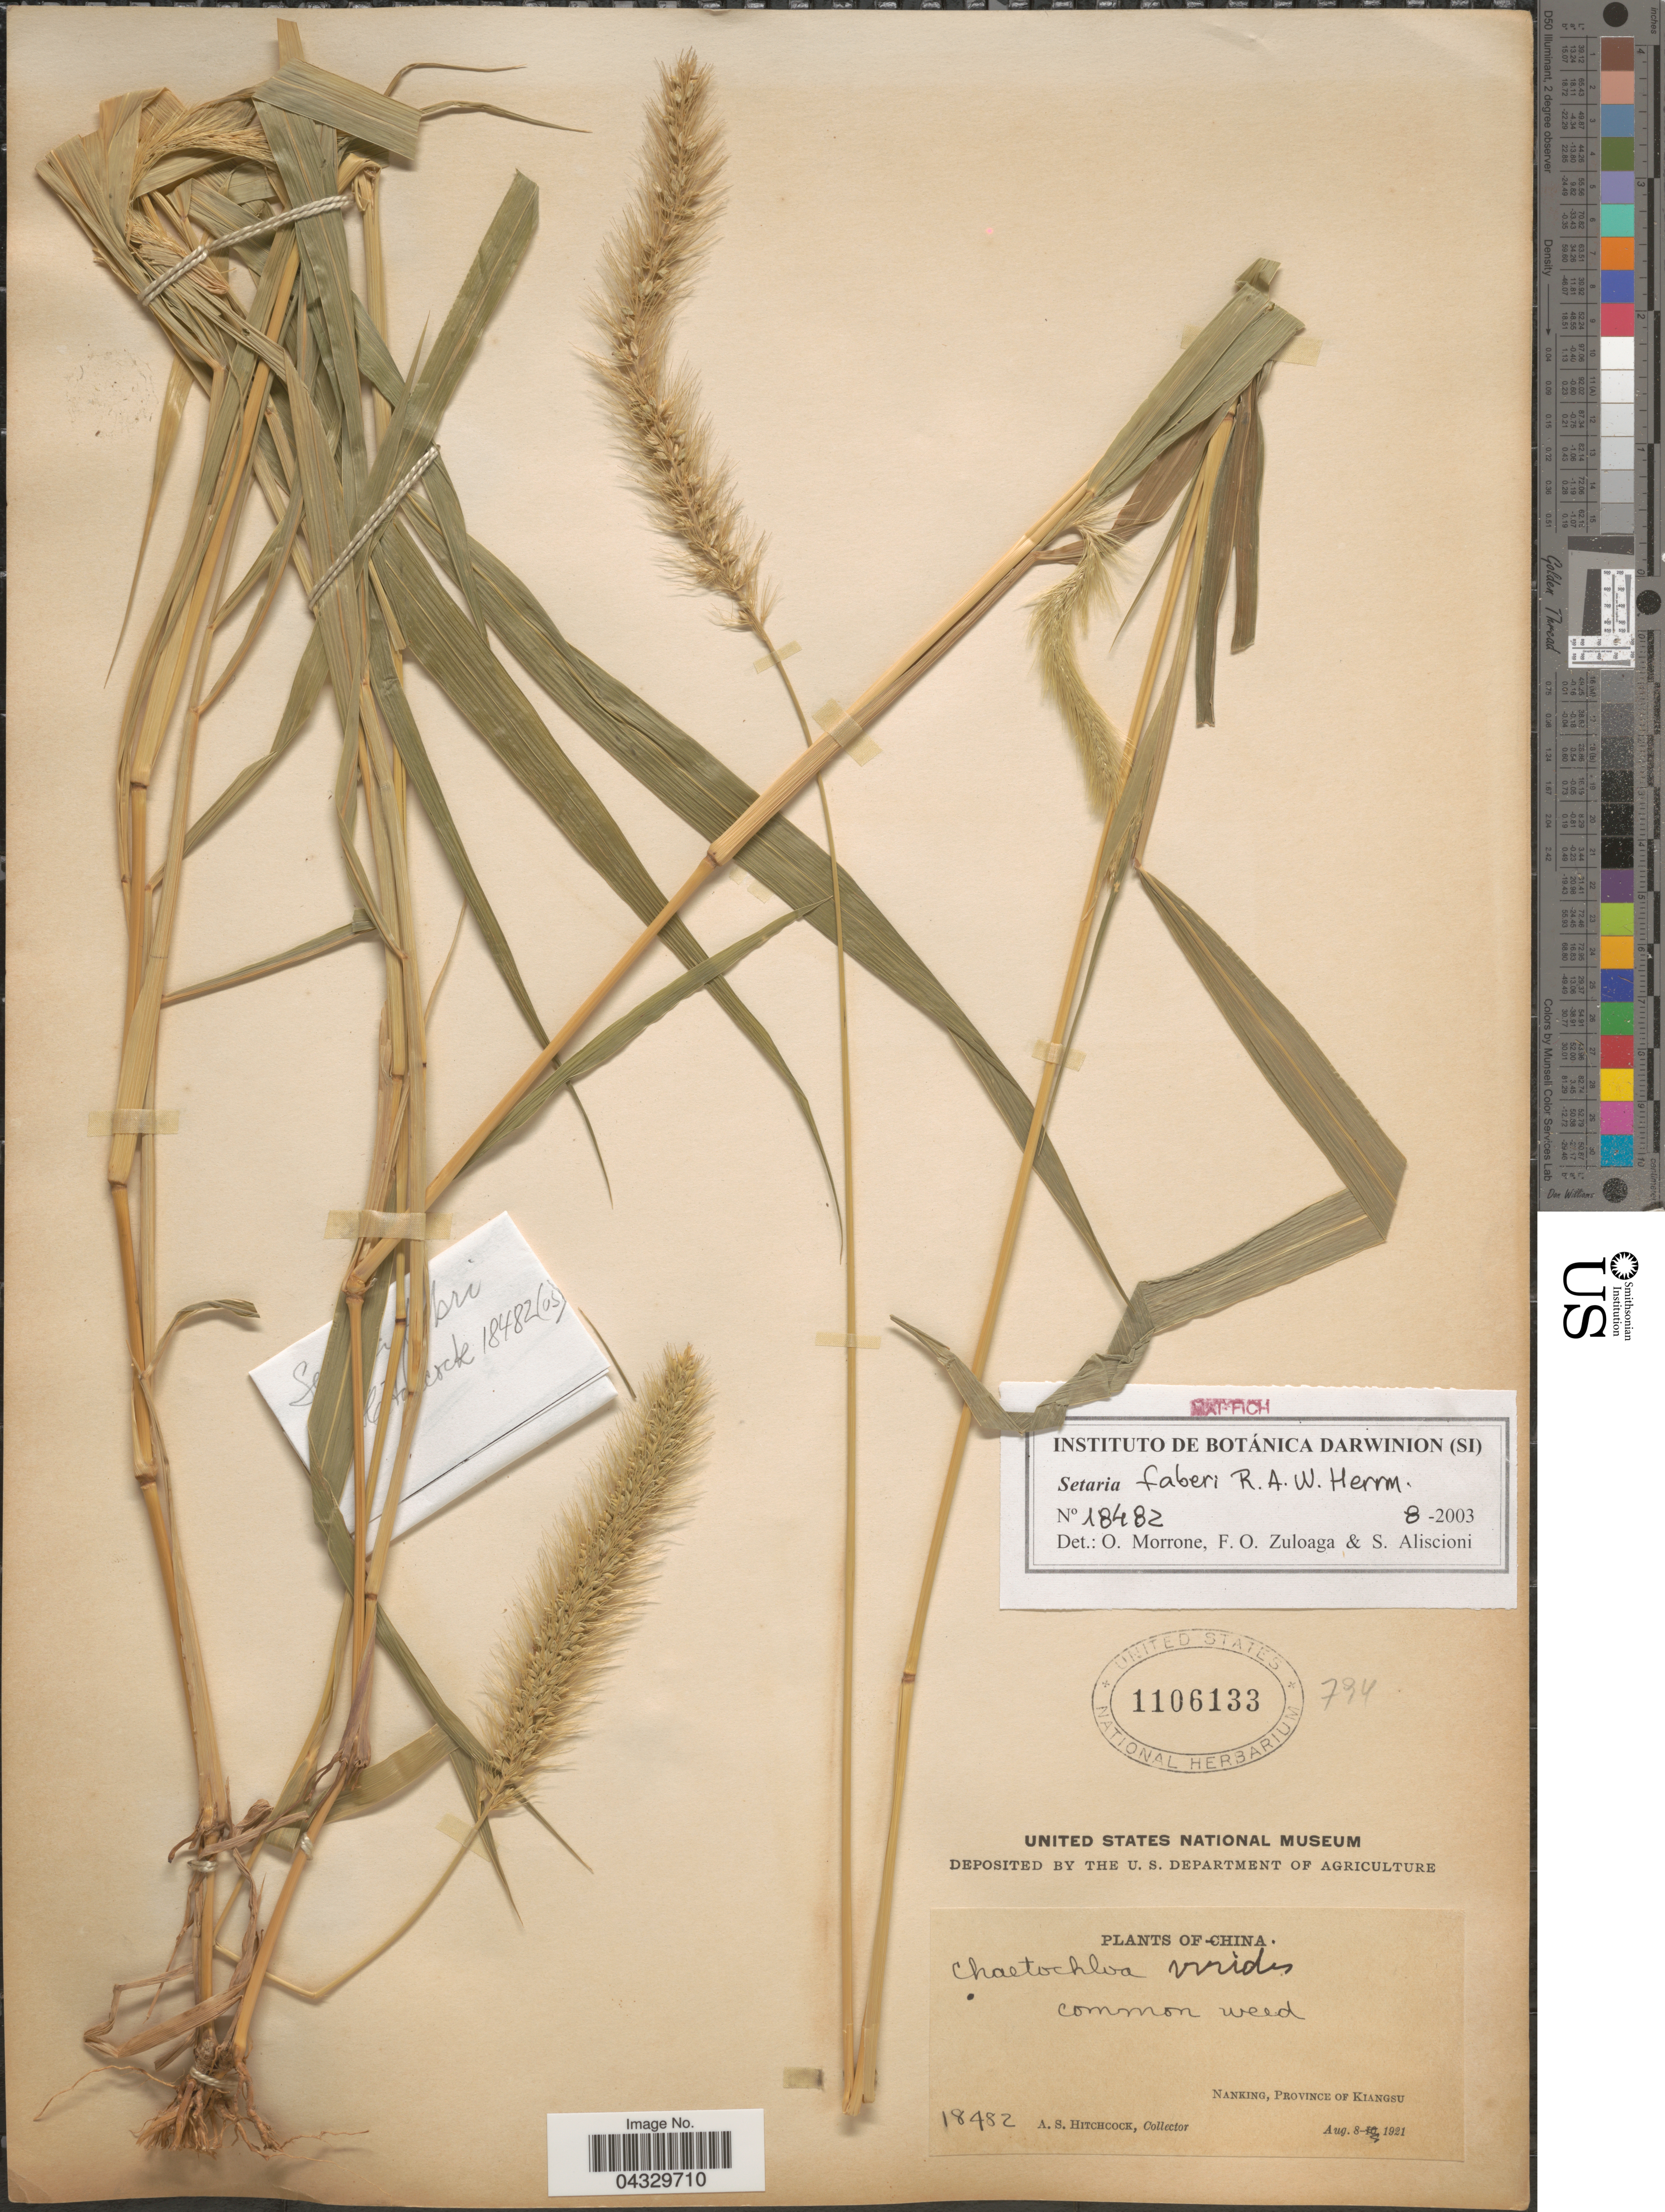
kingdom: Plantae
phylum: Tracheophyta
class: Liliopsida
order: Poales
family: Poaceae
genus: Setaria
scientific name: Setaria faberi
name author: R.A.W. Herrm.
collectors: A. S. Hitchcock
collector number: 18482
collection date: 1921-08-08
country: China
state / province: Jiangsu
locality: Nanking, Province of Kiangsu.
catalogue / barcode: US 1106133